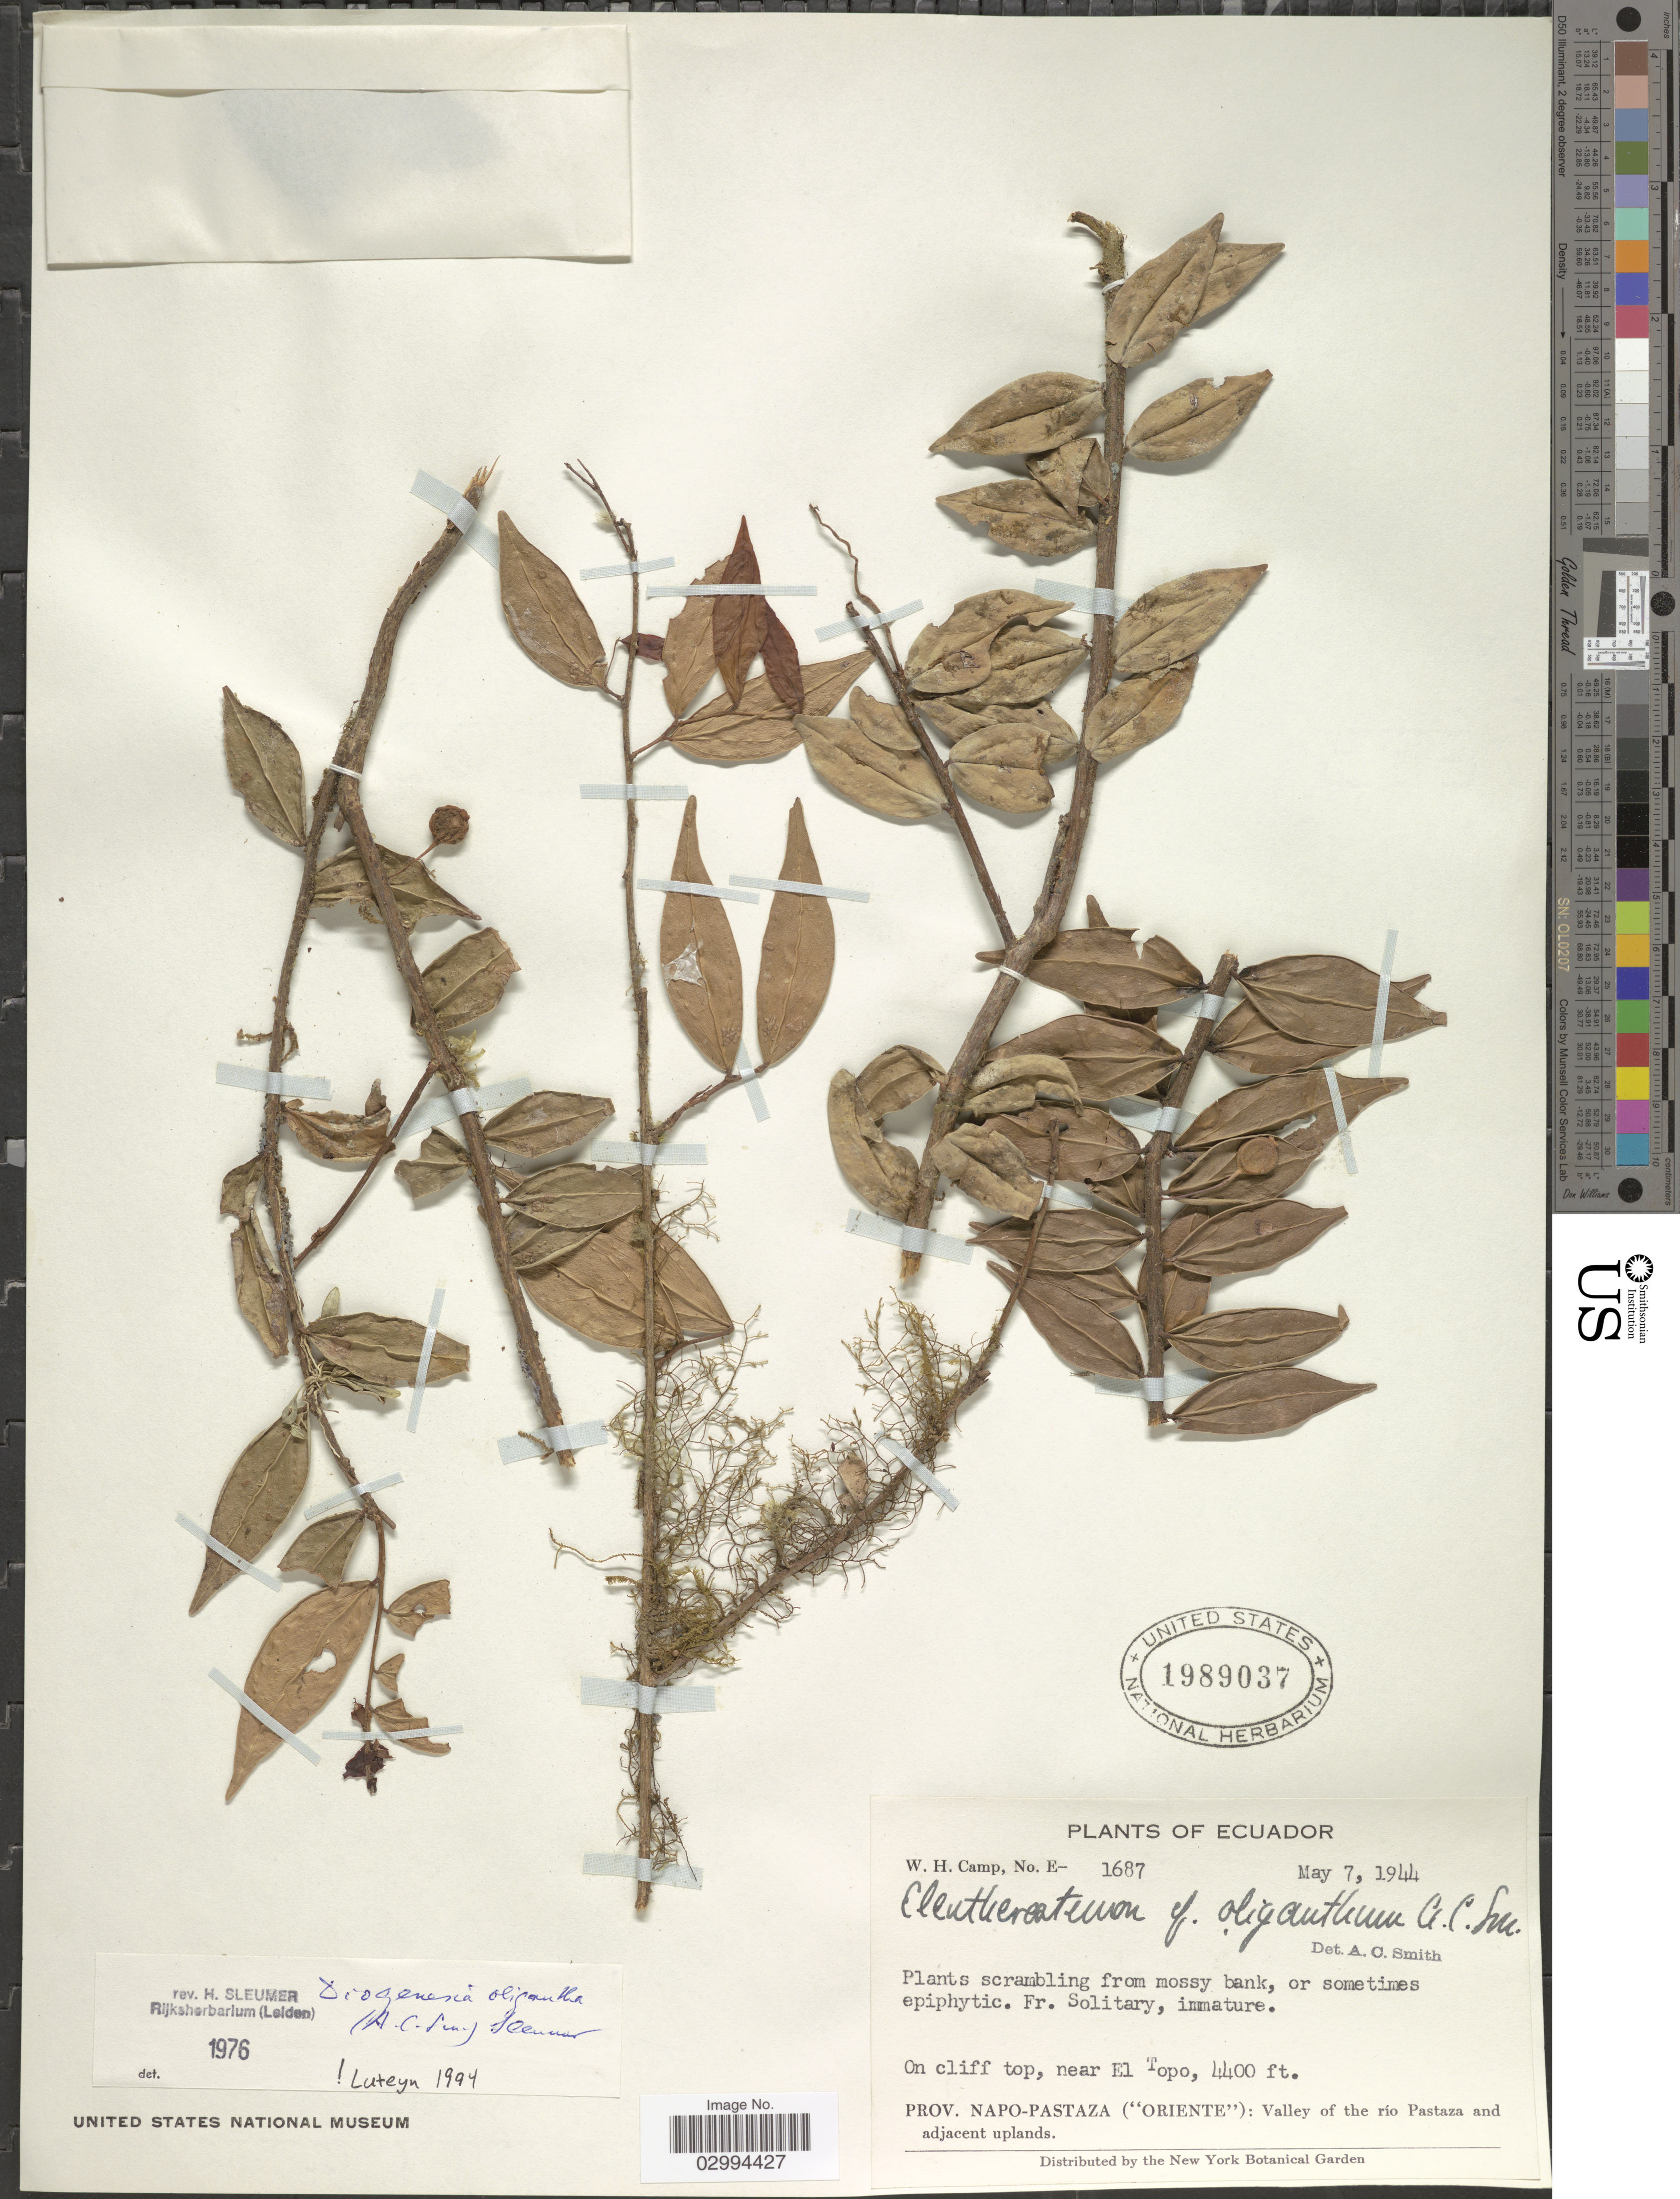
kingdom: Plantae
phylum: Tracheophyta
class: Magnoliopsida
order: Ericales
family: Ericaceae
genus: Diogenesia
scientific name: Diogenesia oligantha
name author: (A.C. Sm.) Sleumer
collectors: W. H. Camp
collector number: E-1687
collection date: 1944-05-07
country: Ecuador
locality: Near El Topo. Prov. Napo-Pastaza ("Oriente"): Valley of the río Pastaza and adjacent uplands.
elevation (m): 1341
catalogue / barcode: US 1989037